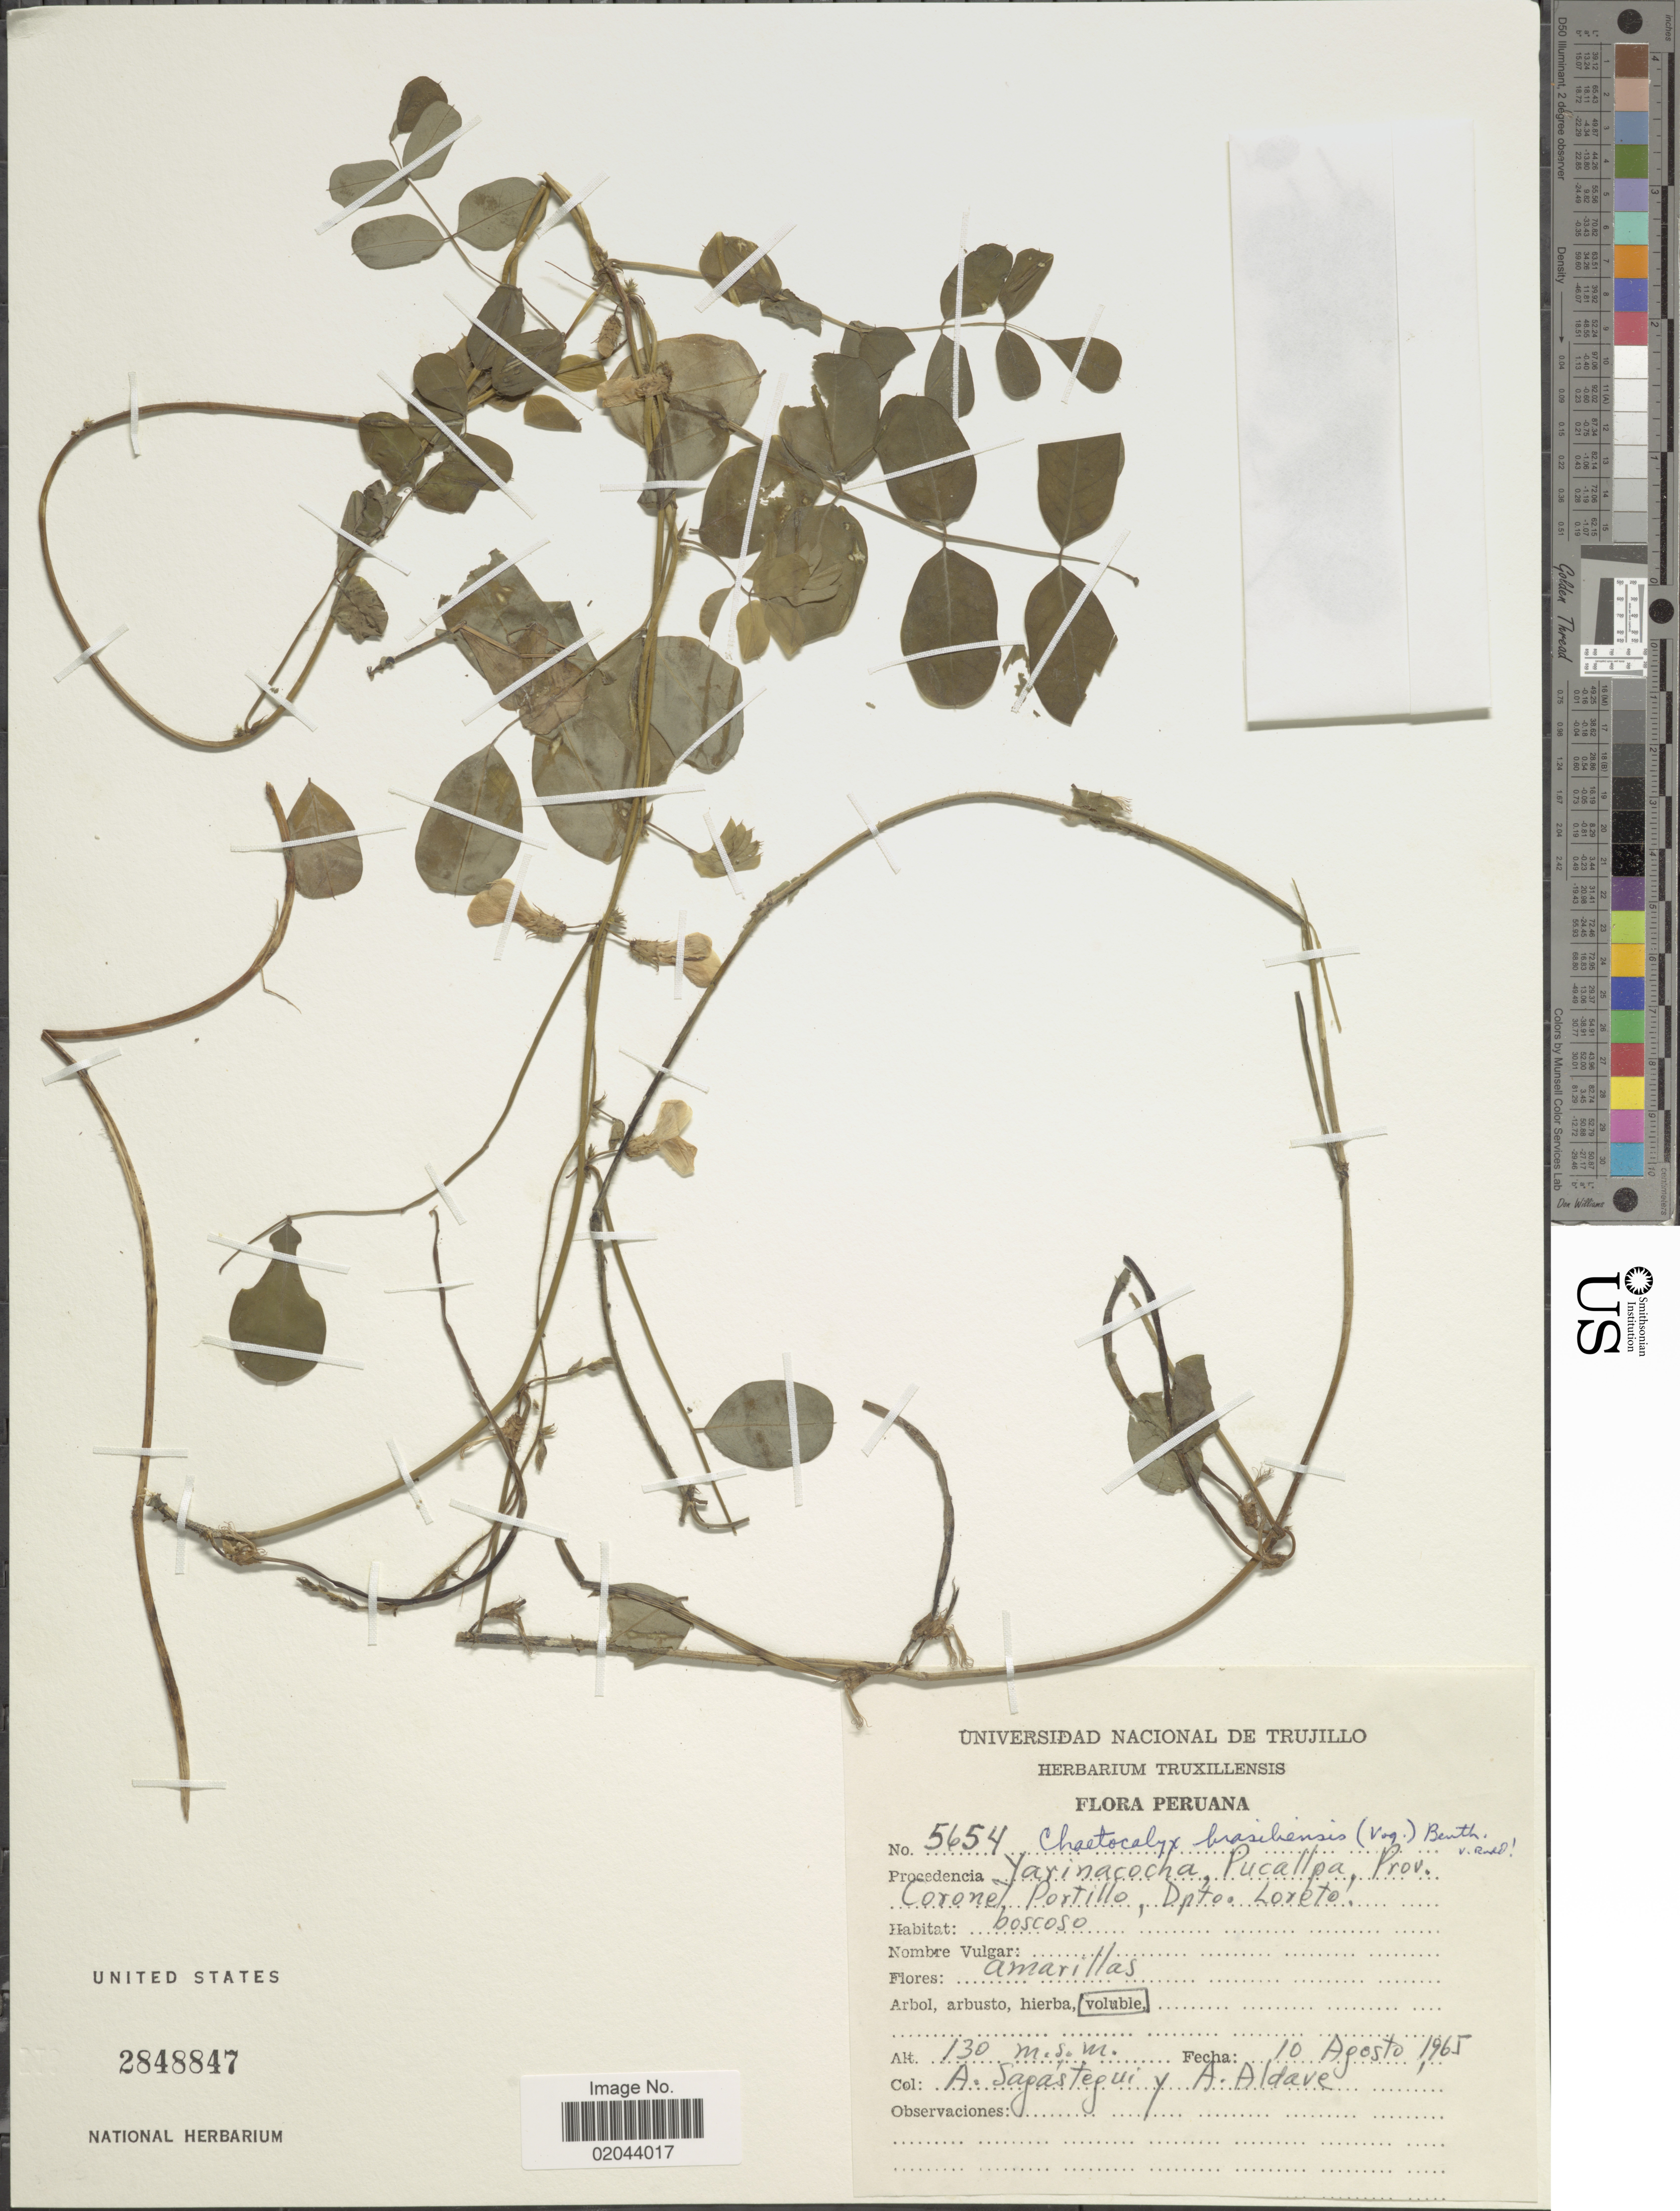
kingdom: Plantae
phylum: Tracheophyta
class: Magnoliopsida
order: Fabales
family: Fabaceae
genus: Chaetocalyx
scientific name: Chaetocalyx brasiliensis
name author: (Vogel) Benth.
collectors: A. Sagástequi & A. Aldave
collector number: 5654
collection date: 1965-08-10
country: Peru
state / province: Loreto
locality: Yarinacocha, Pucallpa, Prov., Coronel Portillo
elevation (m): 130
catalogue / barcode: US 2848847